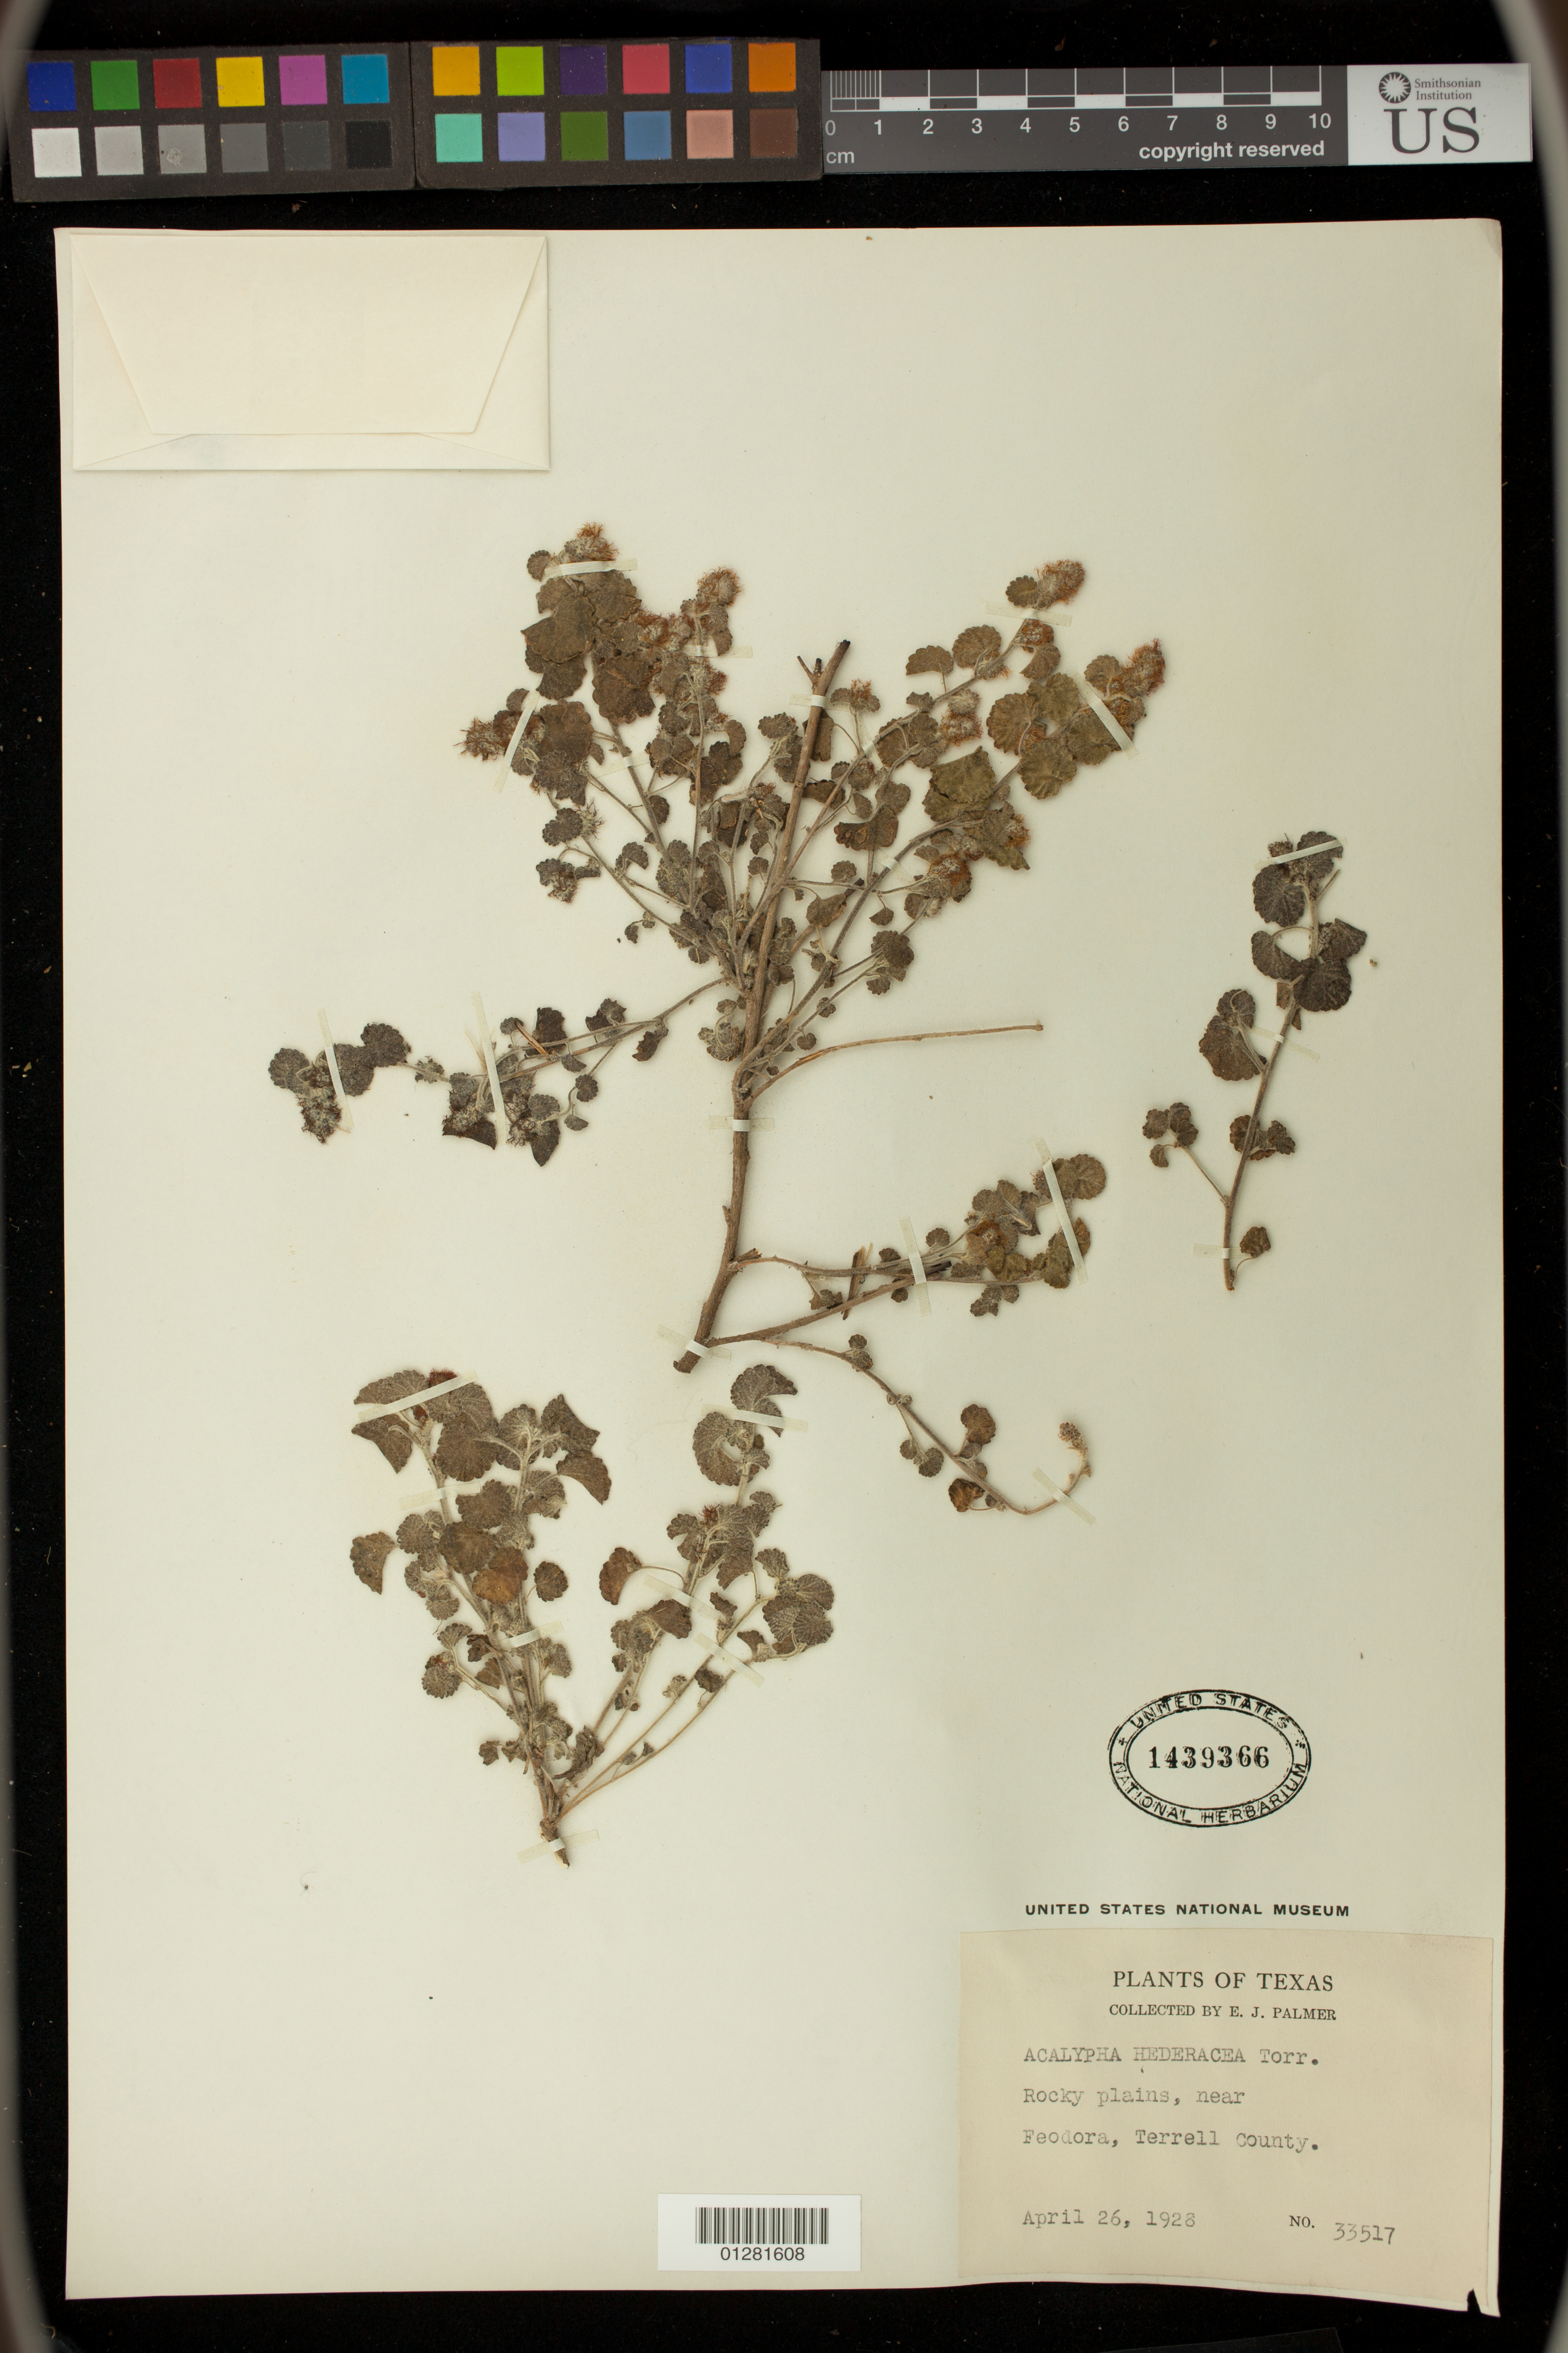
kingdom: Plantae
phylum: Tracheophyta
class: Magnoliopsida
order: Malpighiales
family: Euphorbiaceae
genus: Acalypha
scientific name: Acalypha hederacea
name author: Torr.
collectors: E. J. Palmer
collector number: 33517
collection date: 1928-04-26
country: United States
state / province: Texas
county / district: Terrell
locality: near Feodora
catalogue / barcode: US 1439366